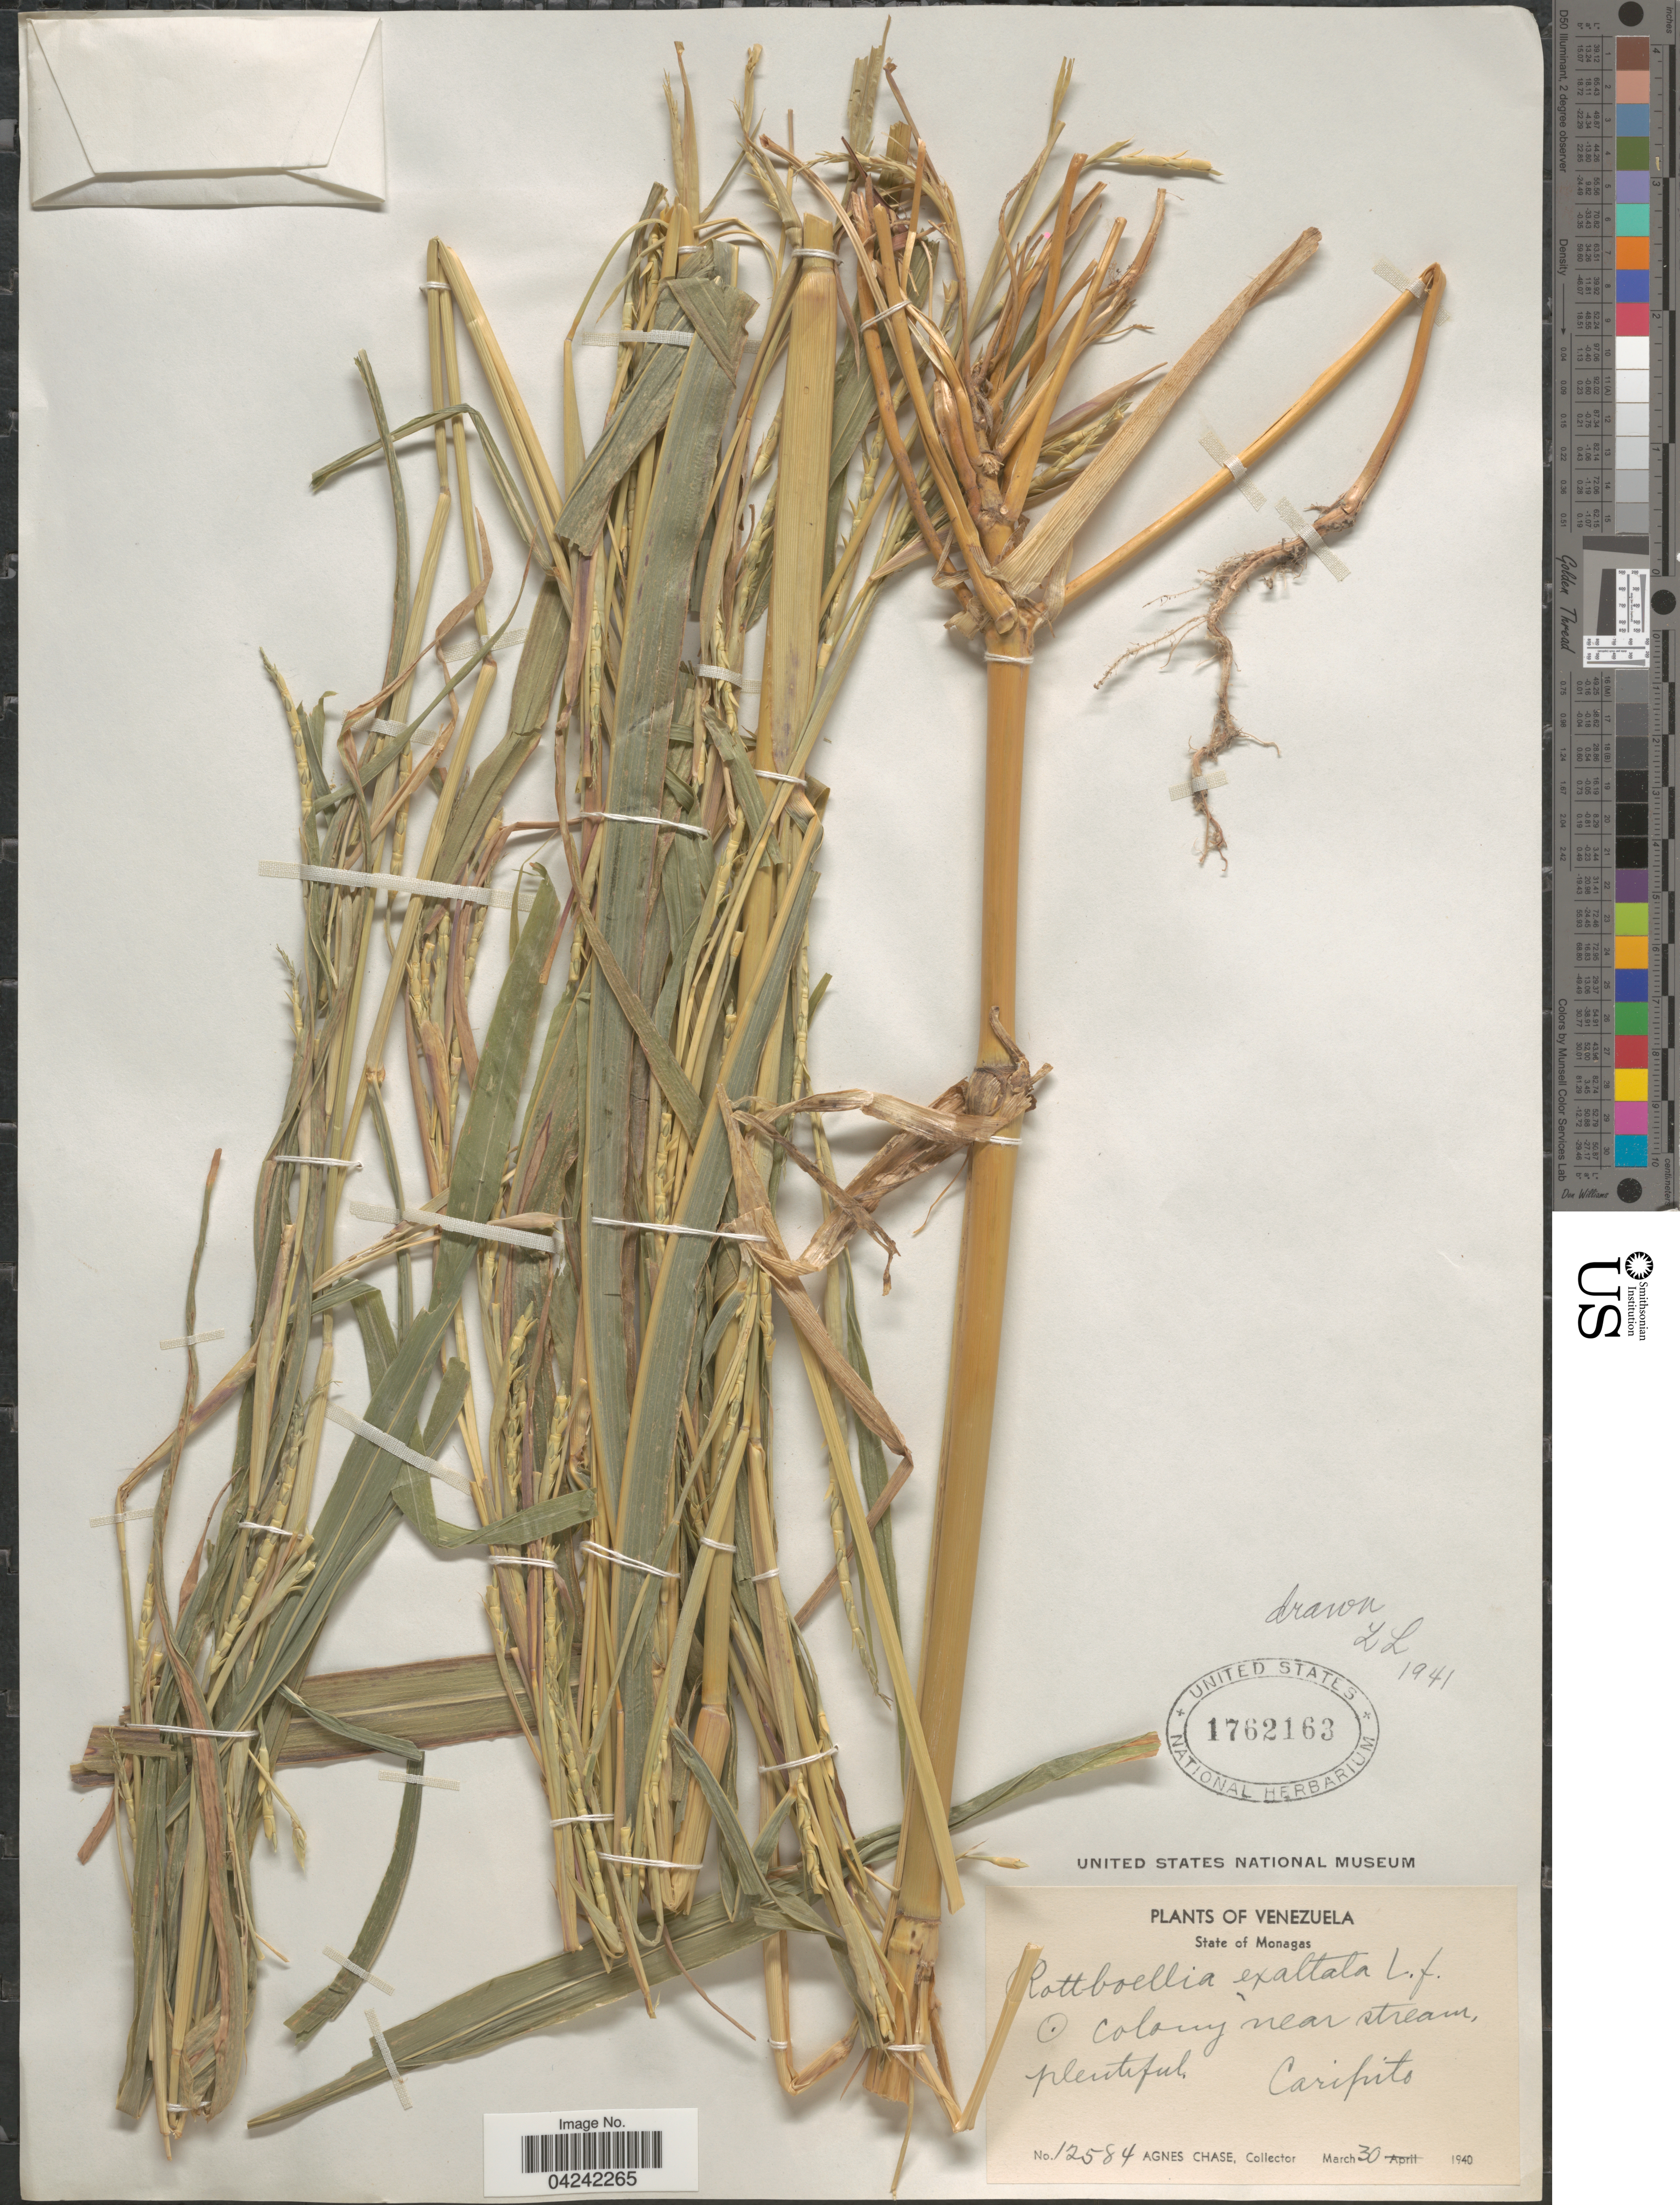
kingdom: Plantae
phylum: Tracheophyta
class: Liliopsida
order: Poales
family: Poaceae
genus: Rottboellia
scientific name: Rottboellia cochinchinensis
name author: (Lour.) Clayton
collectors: A. Chase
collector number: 12584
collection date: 1940-03-30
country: Venezuela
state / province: Monagas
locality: Caripito.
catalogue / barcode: US 1762163